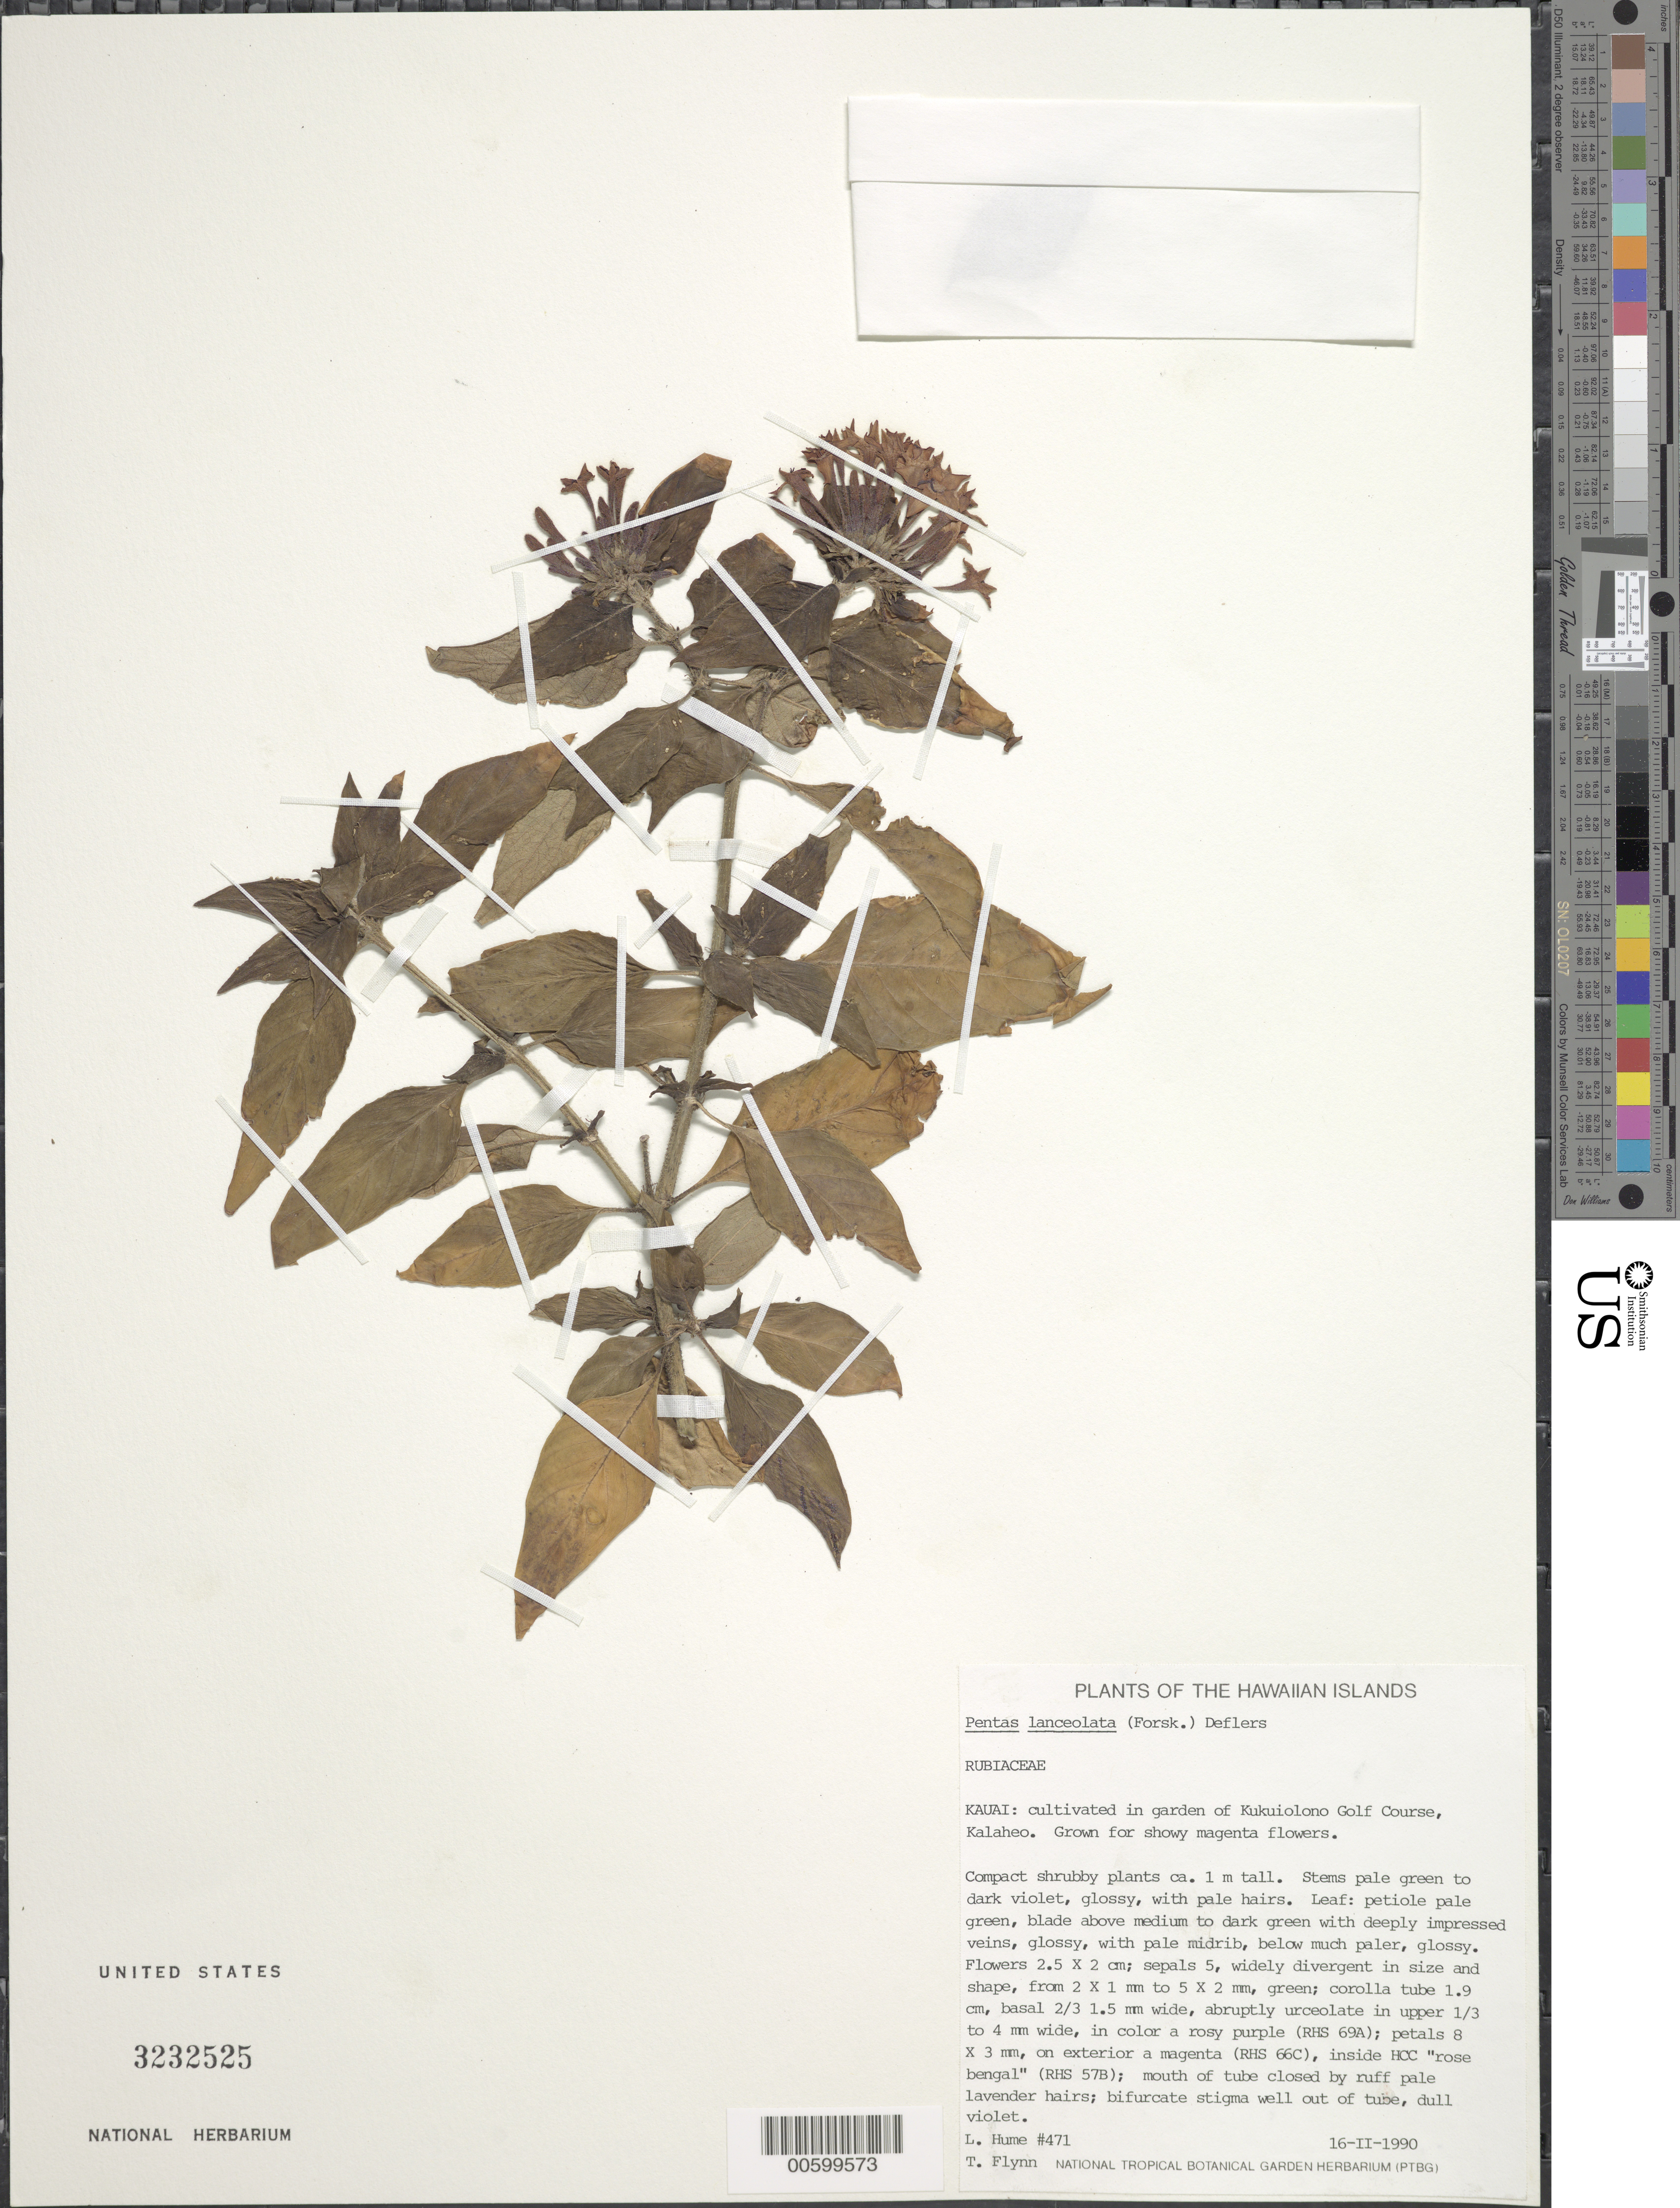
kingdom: Plantae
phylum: Tracheophyta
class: Magnoliopsida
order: Gentianales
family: Rubiaceae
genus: Pentas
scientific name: Pentas lanceolata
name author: (Forssk.) Deflers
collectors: L. Hume & T. W. Flynn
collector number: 471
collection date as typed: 16 Feb 1990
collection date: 1990-02-16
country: United States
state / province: Hawaii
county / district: Kauai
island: Kaua'i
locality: In garden of Kukuiolono Golf Course, Kalaheo.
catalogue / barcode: US 3232525